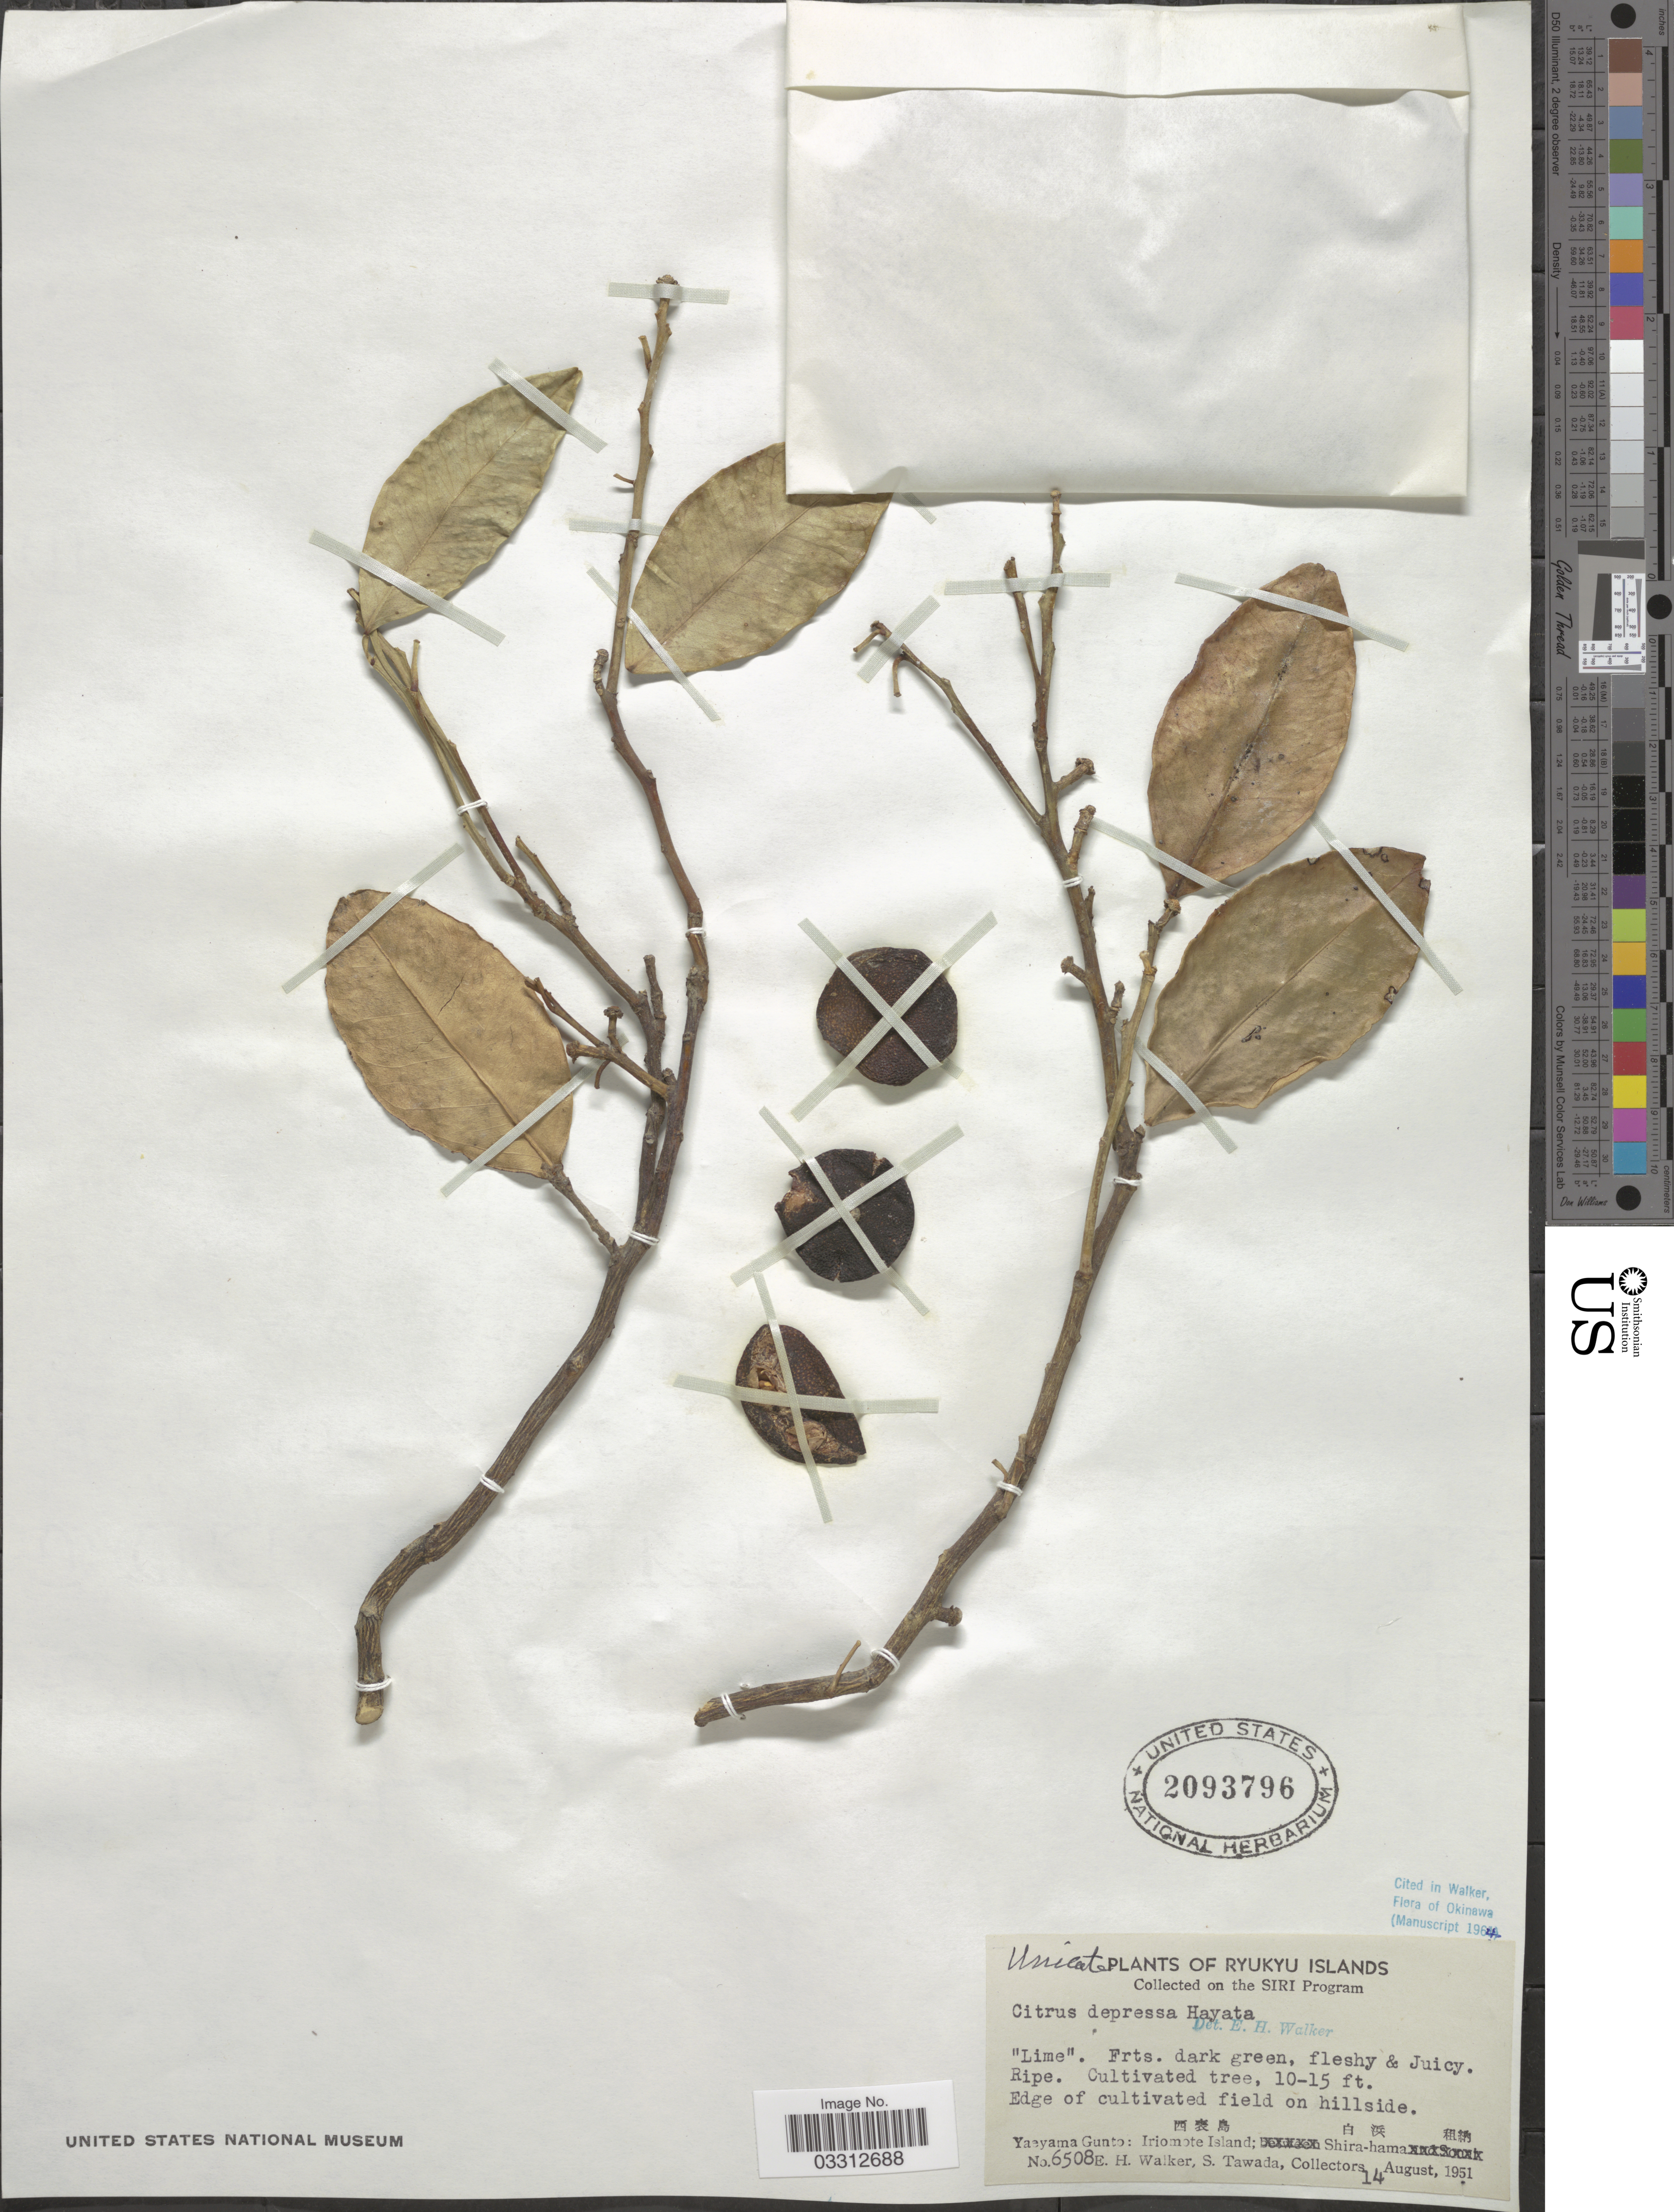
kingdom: Plantae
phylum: Tracheophyta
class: Magnoliopsida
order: Sapindales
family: Rutaceae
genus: Citrus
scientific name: Citrus depressa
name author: Hayata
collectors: H. Walker & S. Tawada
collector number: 6508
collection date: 1951-08-14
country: Japan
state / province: Okinawa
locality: Ryukyu Islands, Edge of cultivated field on hillside. Yaeyama Gunto: Iriomote Island; Shira-hama.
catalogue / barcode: US 2093796